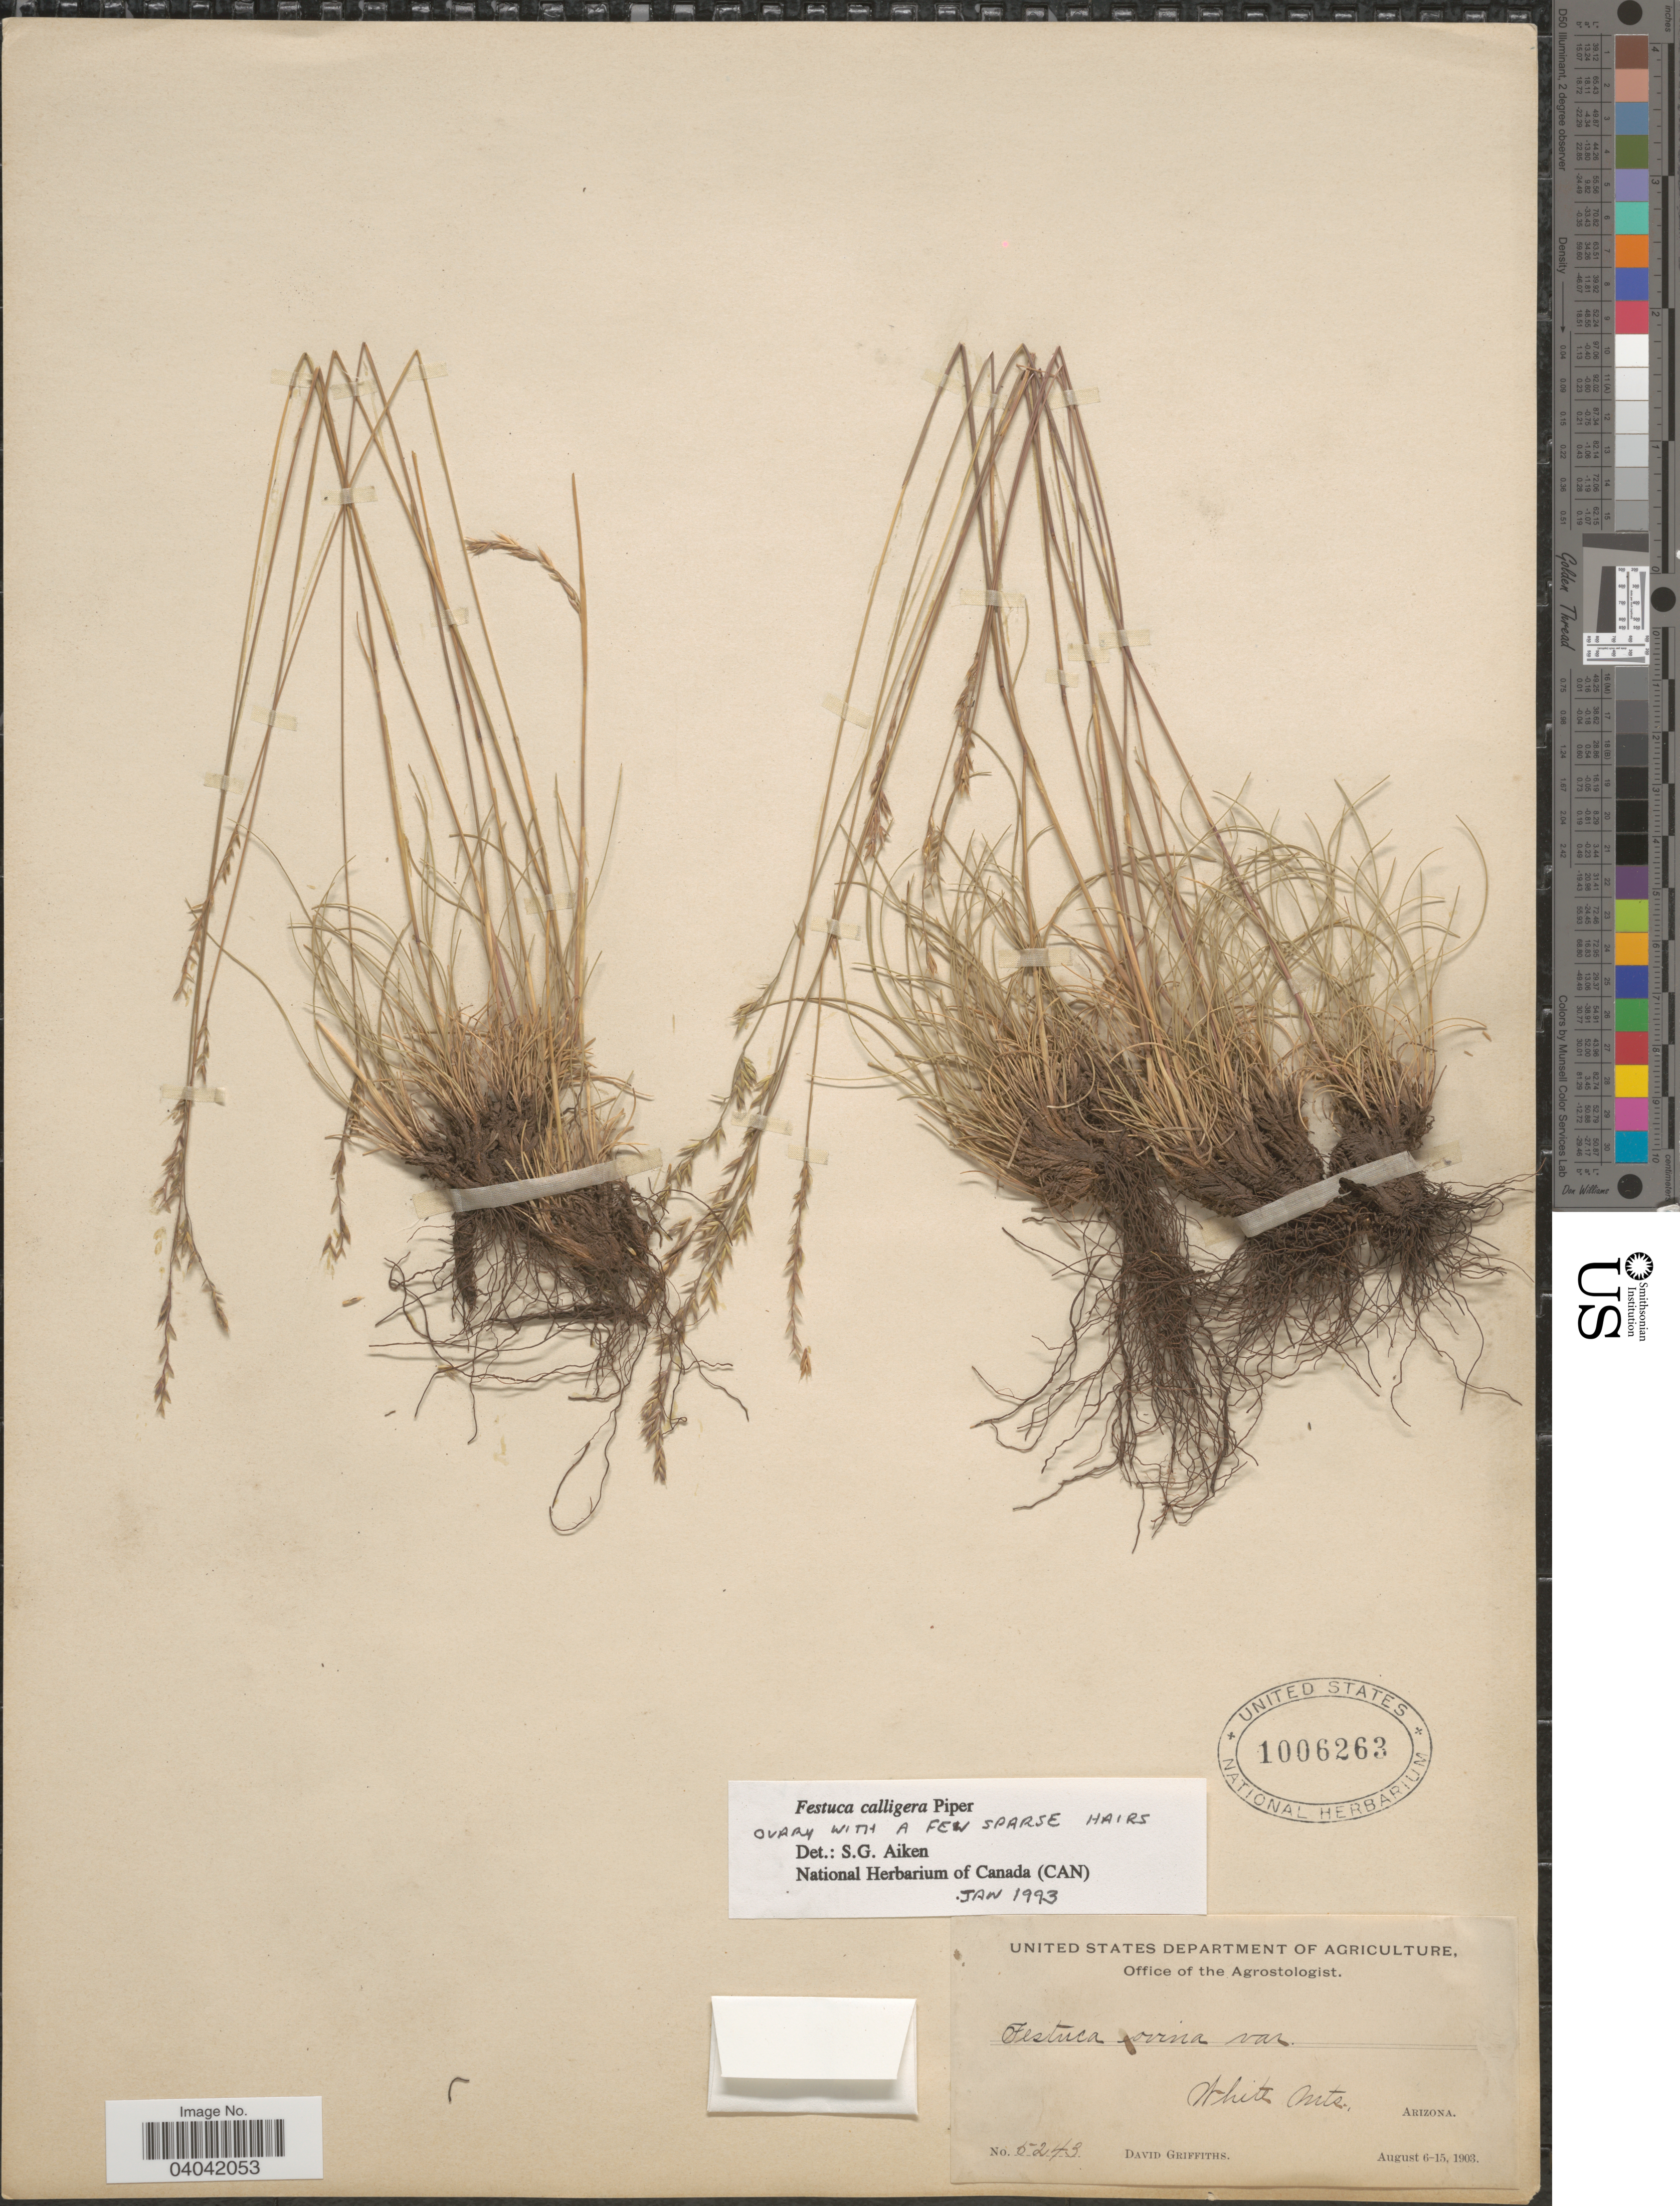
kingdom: Plantae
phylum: Tracheophyta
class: Liliopsida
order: Poales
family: Poaceae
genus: Festuca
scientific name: Festuca calligera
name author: L.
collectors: D. Griffiths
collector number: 5243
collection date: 1903-08-06/1903-08-15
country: United States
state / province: Arizona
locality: White Mts.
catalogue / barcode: US 1006263